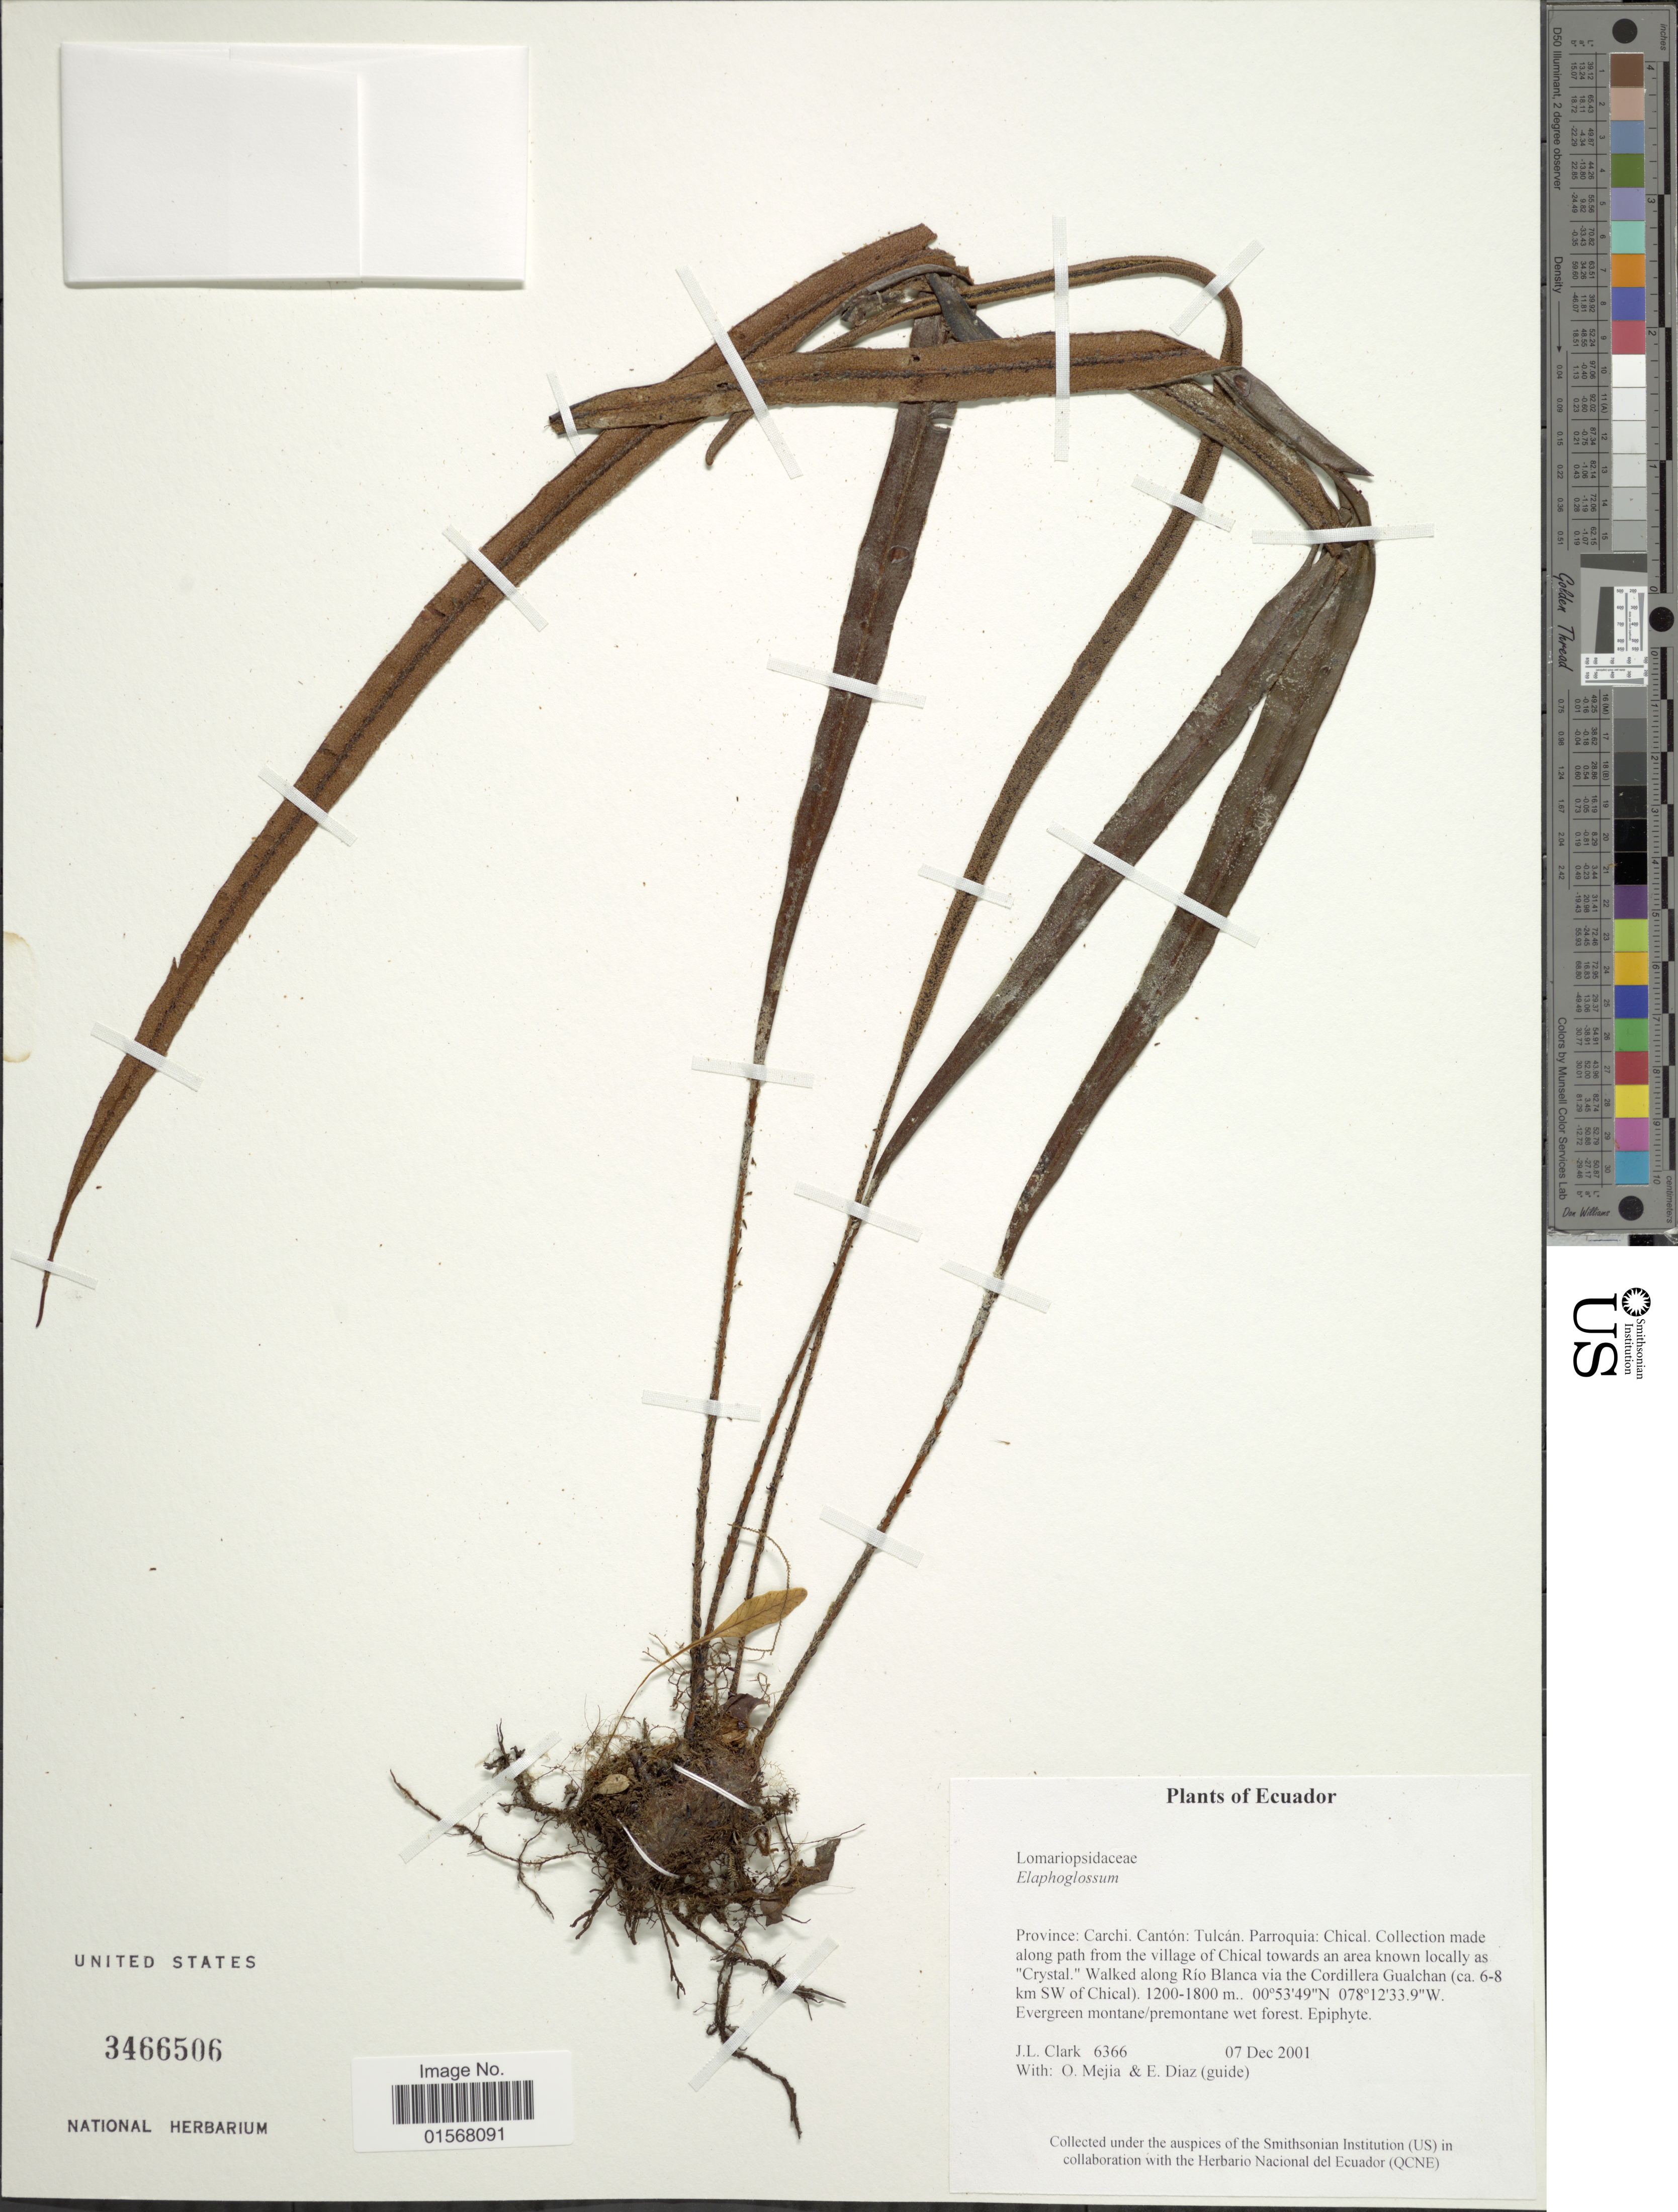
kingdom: Plantae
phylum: Tracheophyta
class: Polypodiopsida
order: Polypodiales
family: Dryopteridaceae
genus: Elaphoglossum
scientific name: Elaphoglossum sp.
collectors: J. L. Clark, O. Mejia & E. Diaz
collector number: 6366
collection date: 2001-12-07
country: Ecuador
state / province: Carchi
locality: Province: Carchi, Canton: Tulcan, Parroquia: Chical, collection made along path from the village of Chical towards an area known locally as "Crystal", walked along Rio Blanca via the cordillera Gualchan (ca. 6-8 km SW of Chical)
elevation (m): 1200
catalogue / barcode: US 3466506